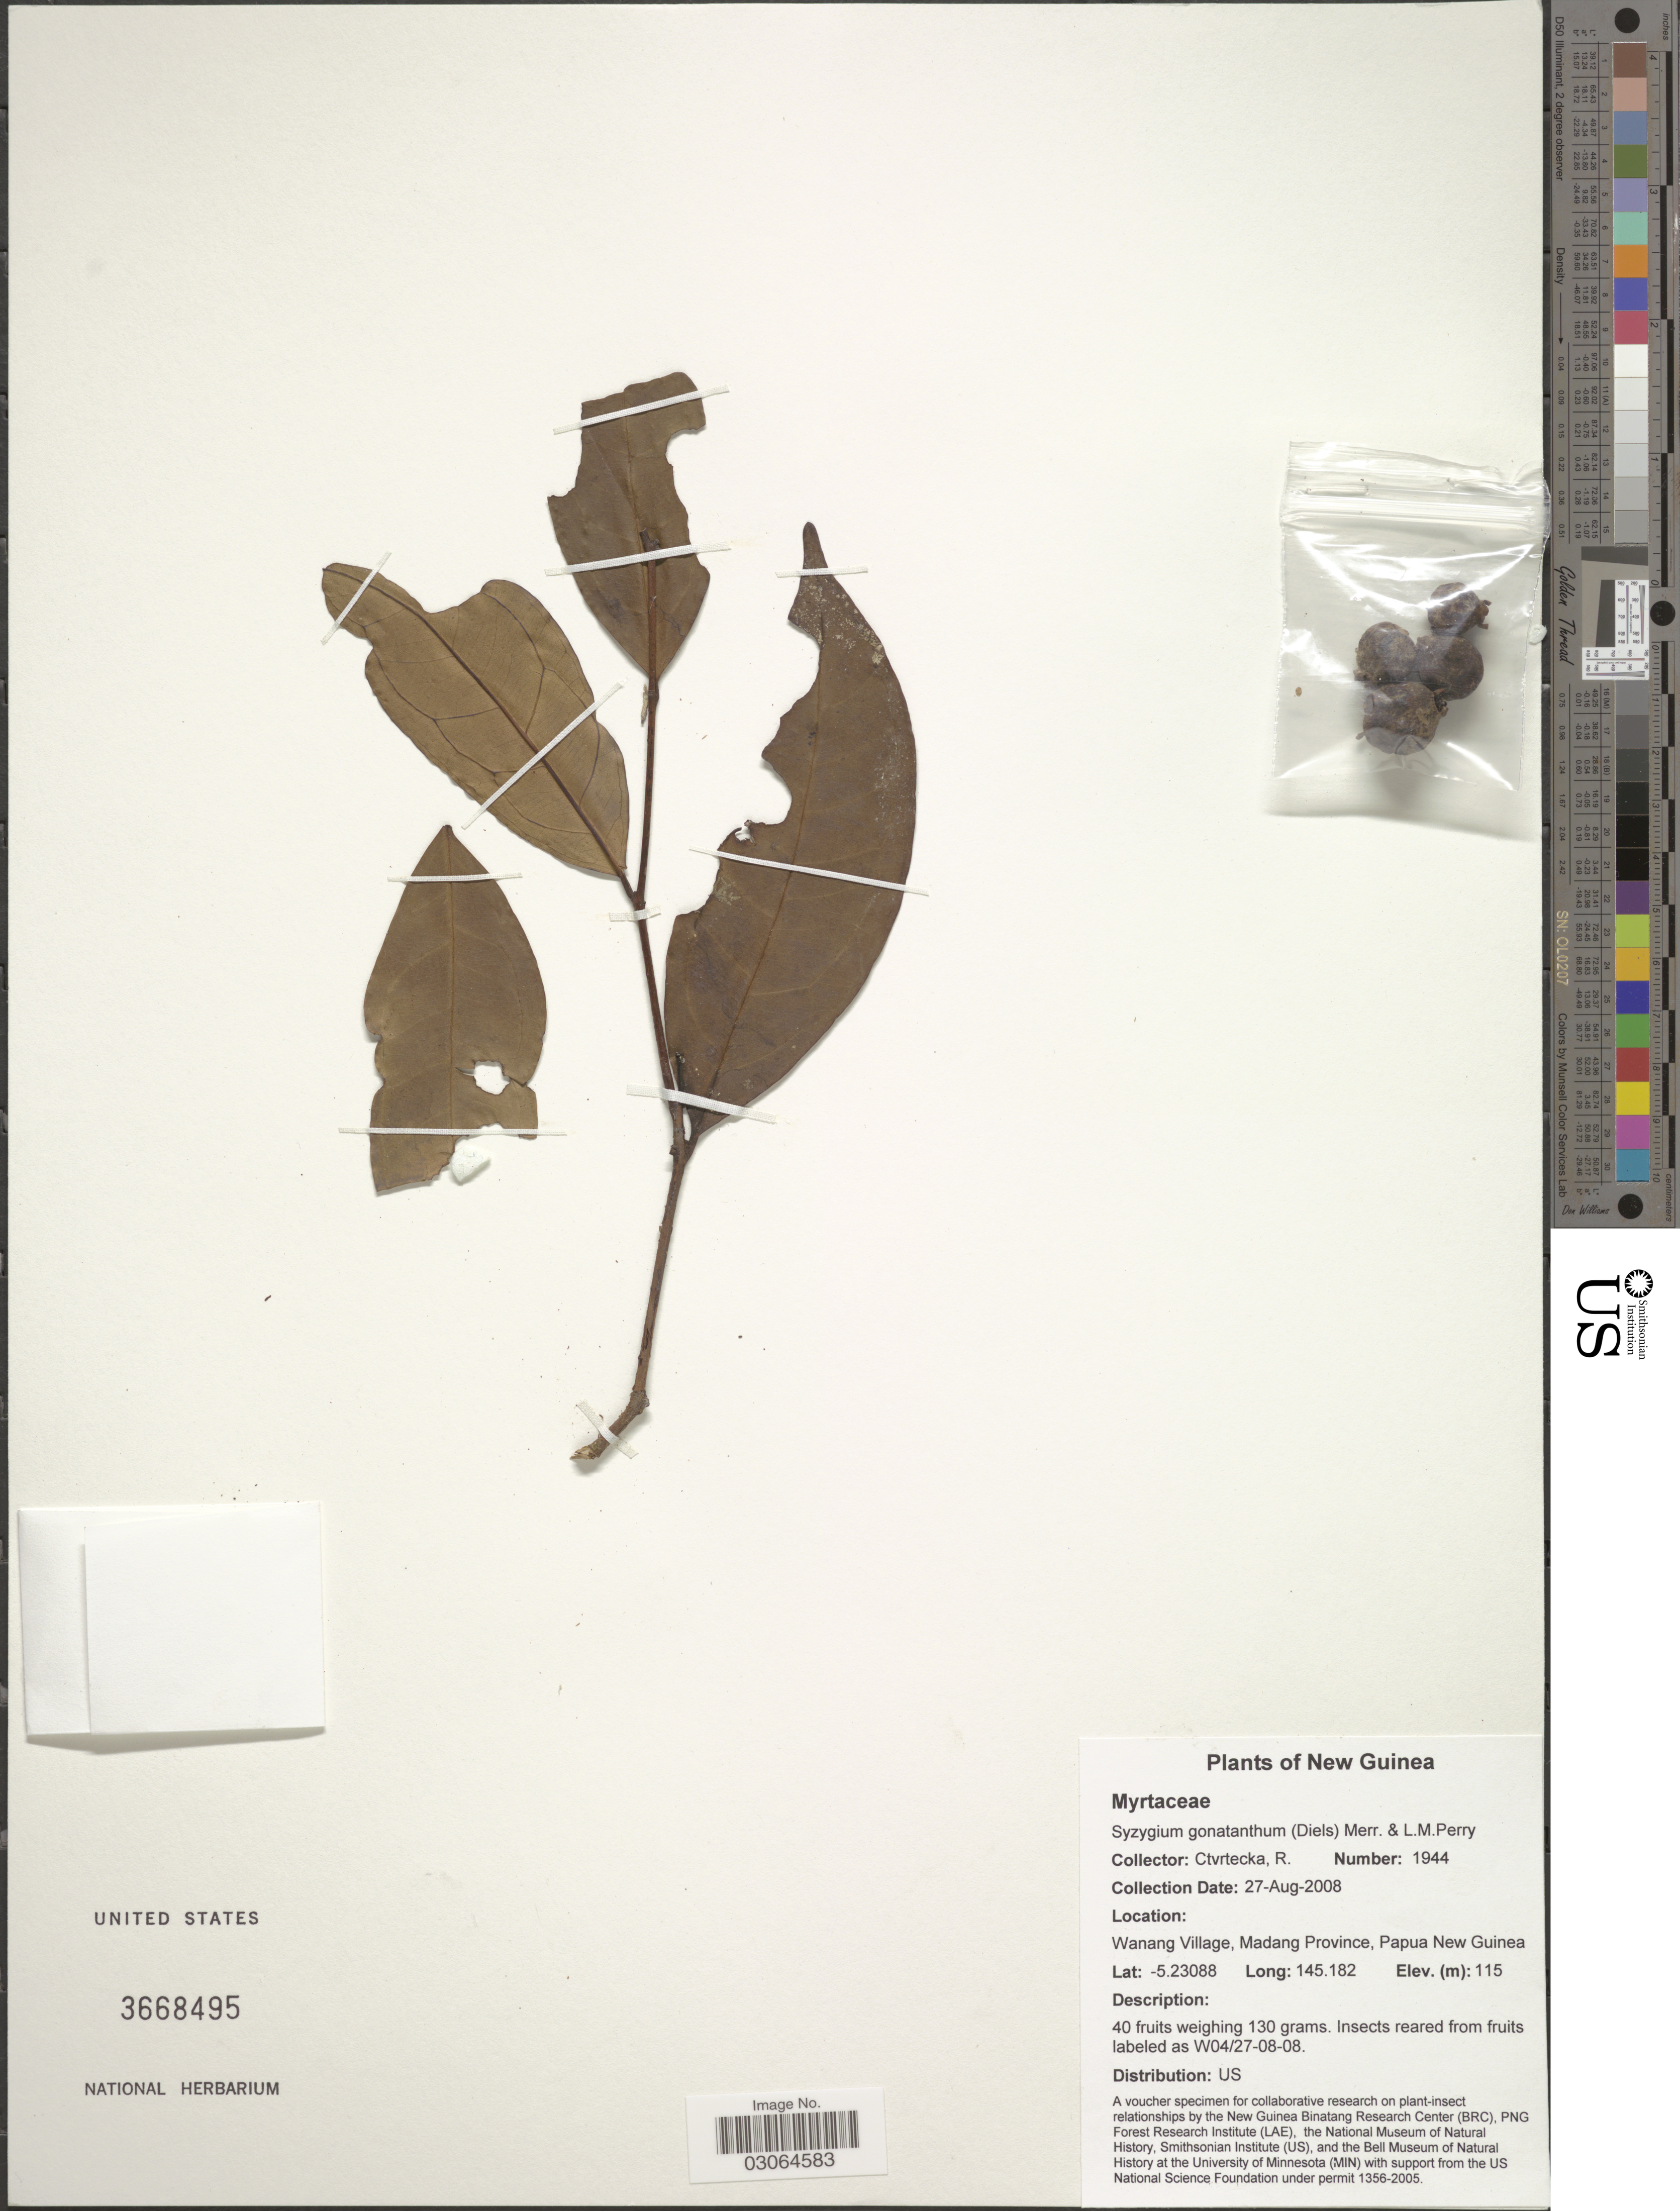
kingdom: Plantae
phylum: Tracheophyta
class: Magnoliopsida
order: Myrtales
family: Myrtaceae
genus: Syzygium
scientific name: Syzygium gonatanthum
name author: (Diels) Merr. & L.M. Perry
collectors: R. Ctvrtecka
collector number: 1944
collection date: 2008-08-27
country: Papua New Guinea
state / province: Madang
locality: Wanang Village.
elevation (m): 115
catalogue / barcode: US 3668495